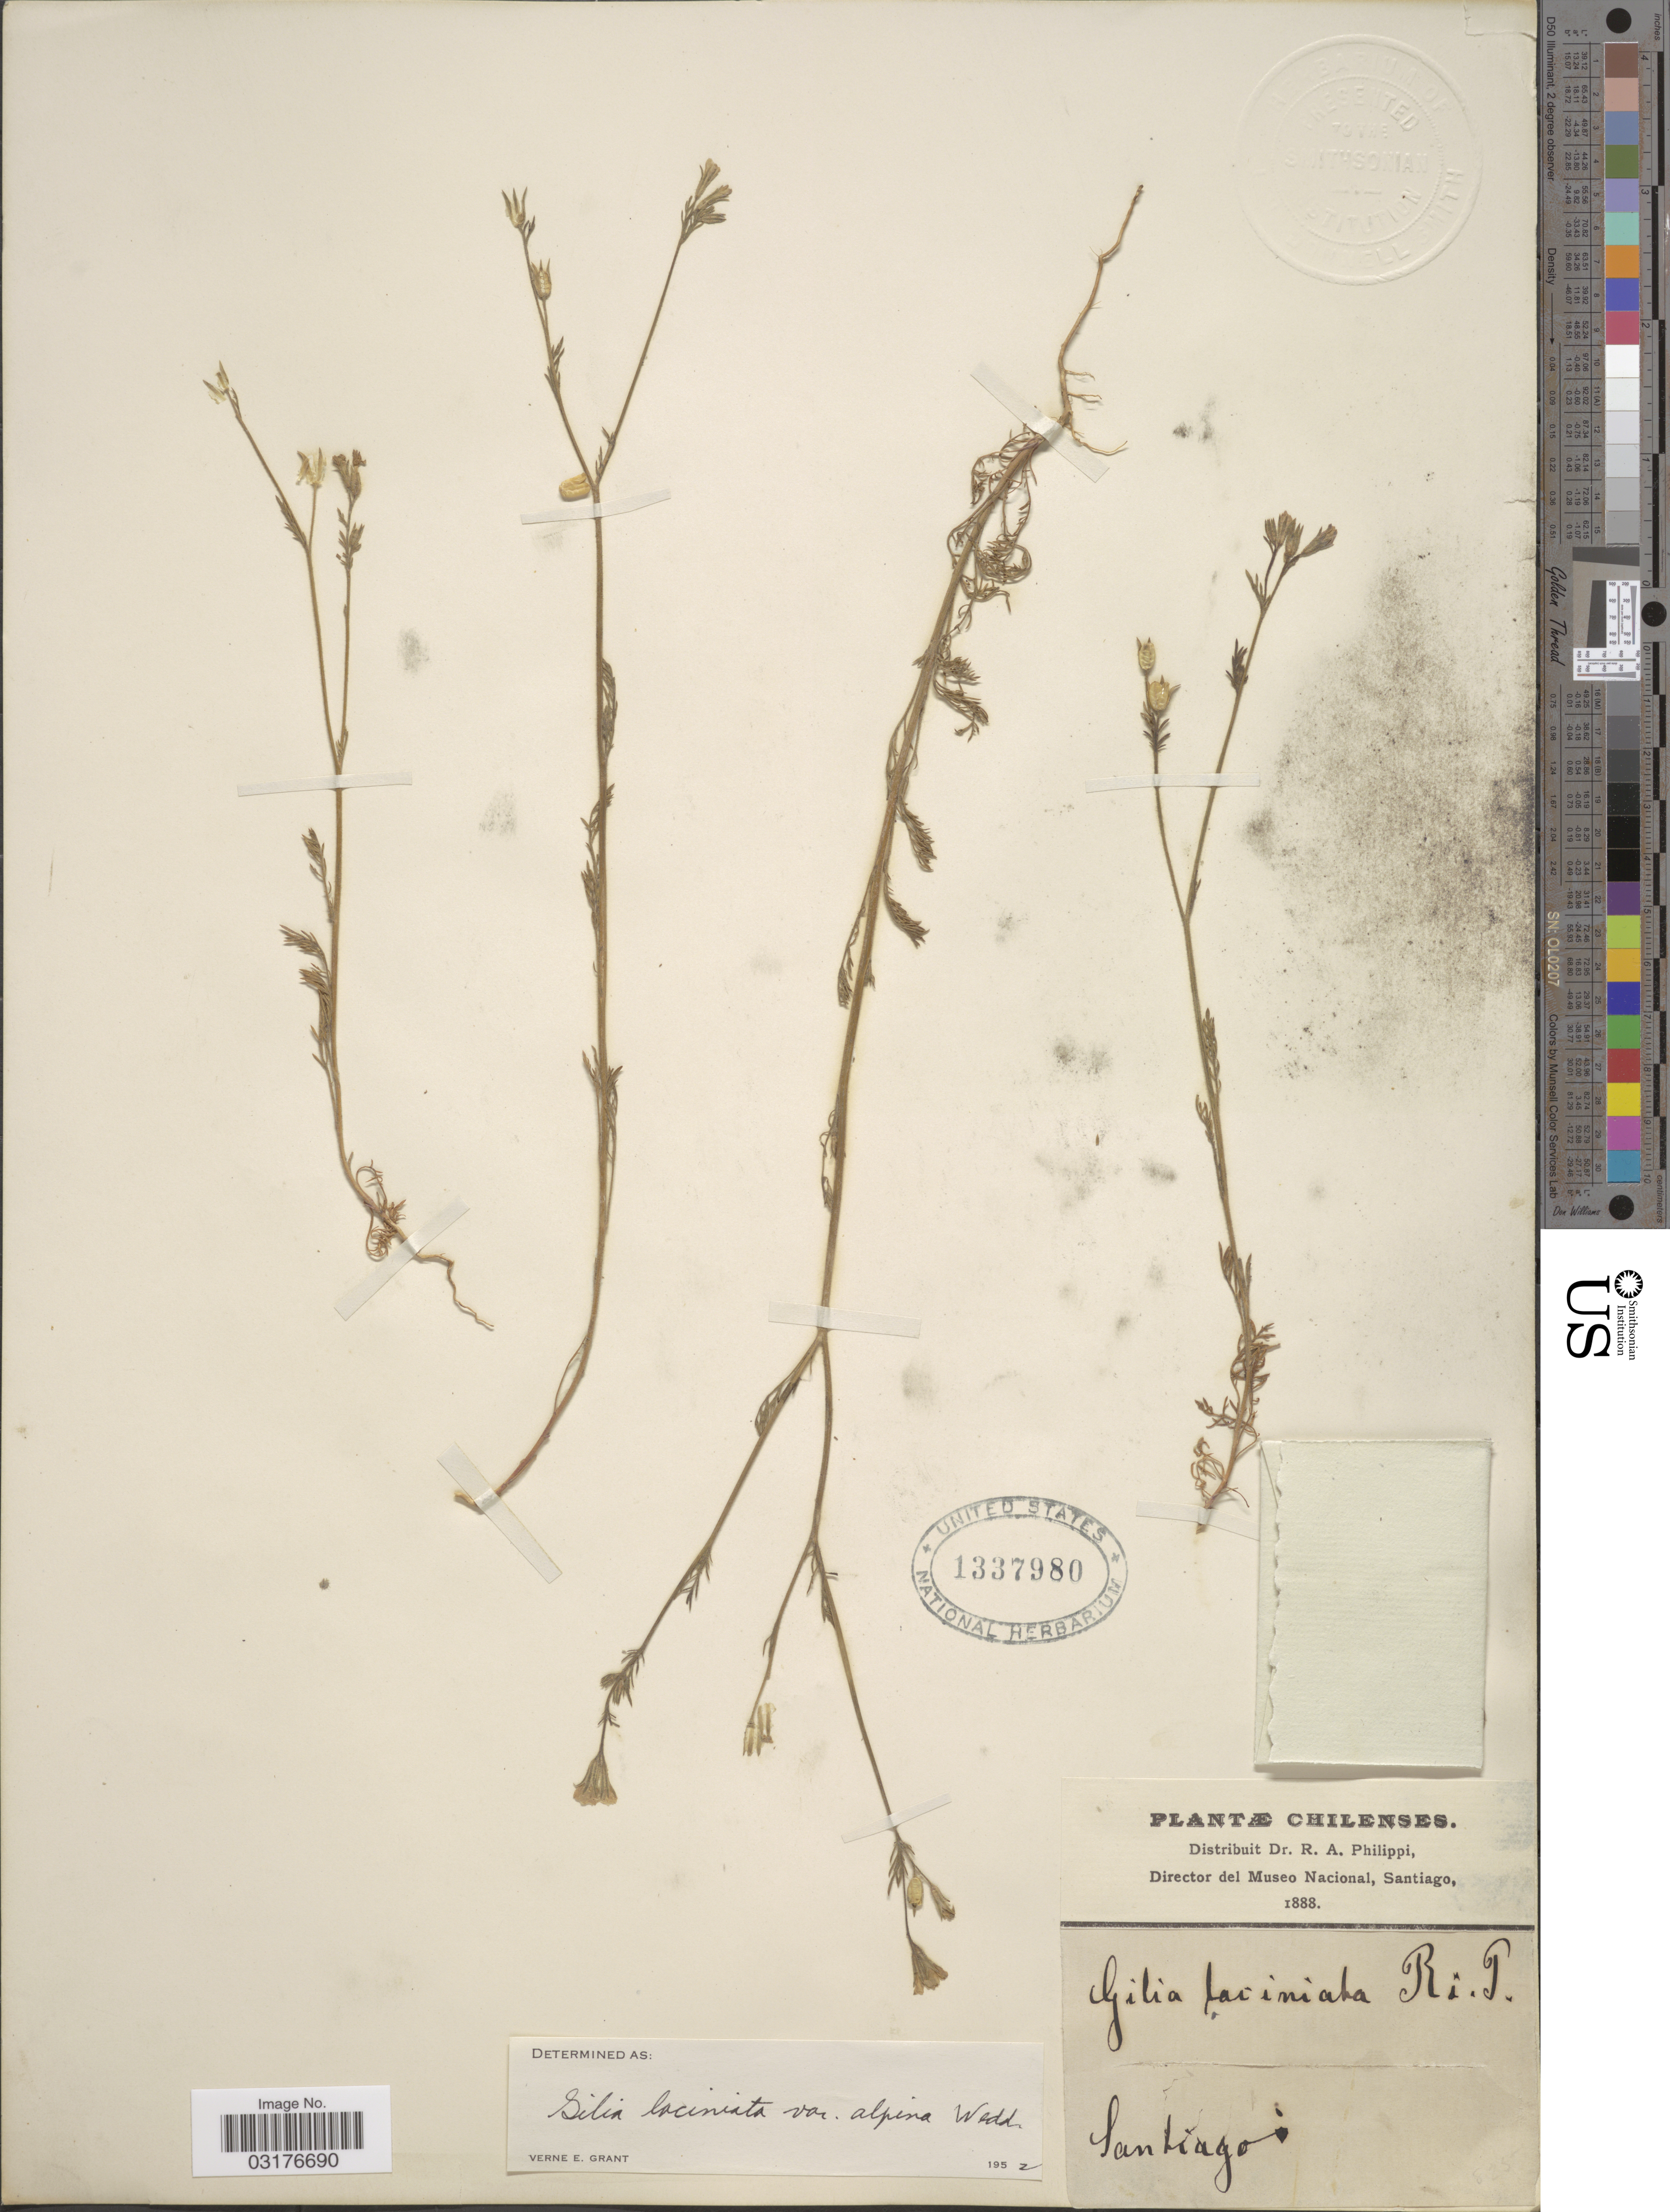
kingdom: Plantae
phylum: Tracheophyta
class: Magnoliopsida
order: Ericales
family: Polemoniaceae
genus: Gilia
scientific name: Gilia laciniata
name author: Ruiz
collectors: R. A. Philippi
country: Chile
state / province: Región Metropolitana (RM)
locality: Santiago.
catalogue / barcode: US 1337980